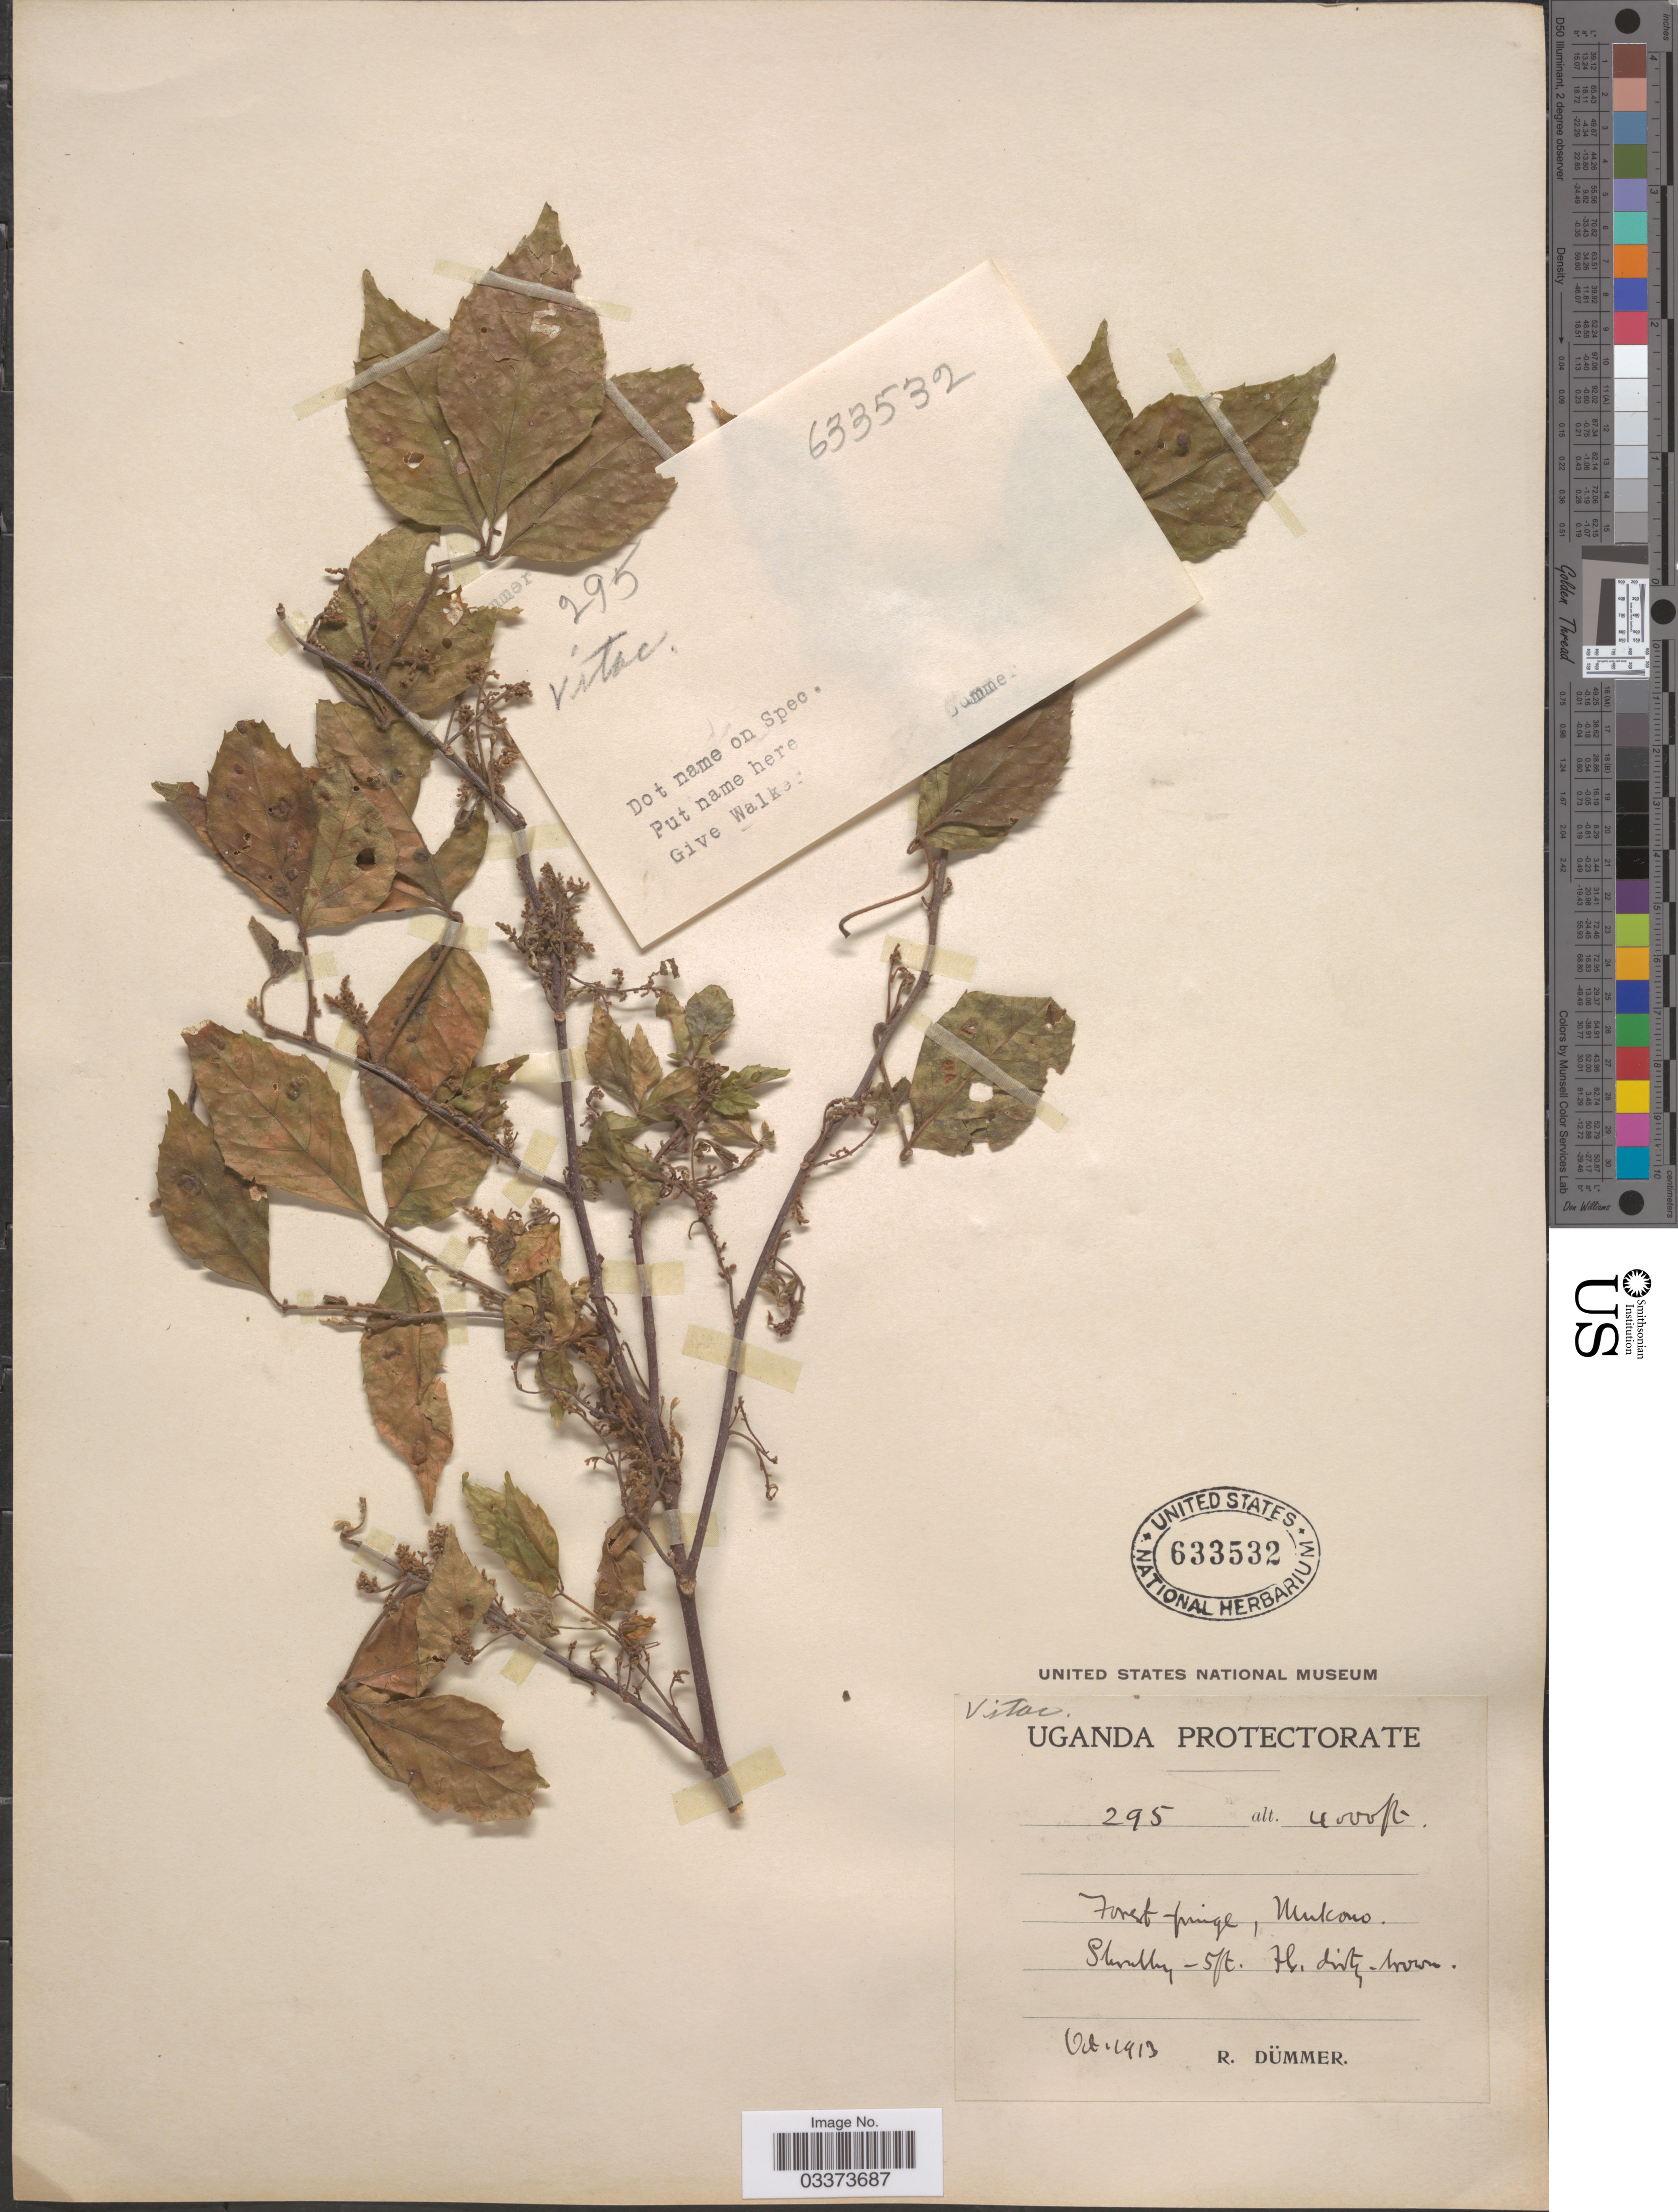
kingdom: Plantae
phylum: Tracheophyta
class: Magnoliopsida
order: Vitales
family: Vitaceae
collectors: R. Duemmer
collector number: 295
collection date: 1913-10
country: Uganda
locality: Uganda Protectorate, Mukono.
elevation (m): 1219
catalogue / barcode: US 633532